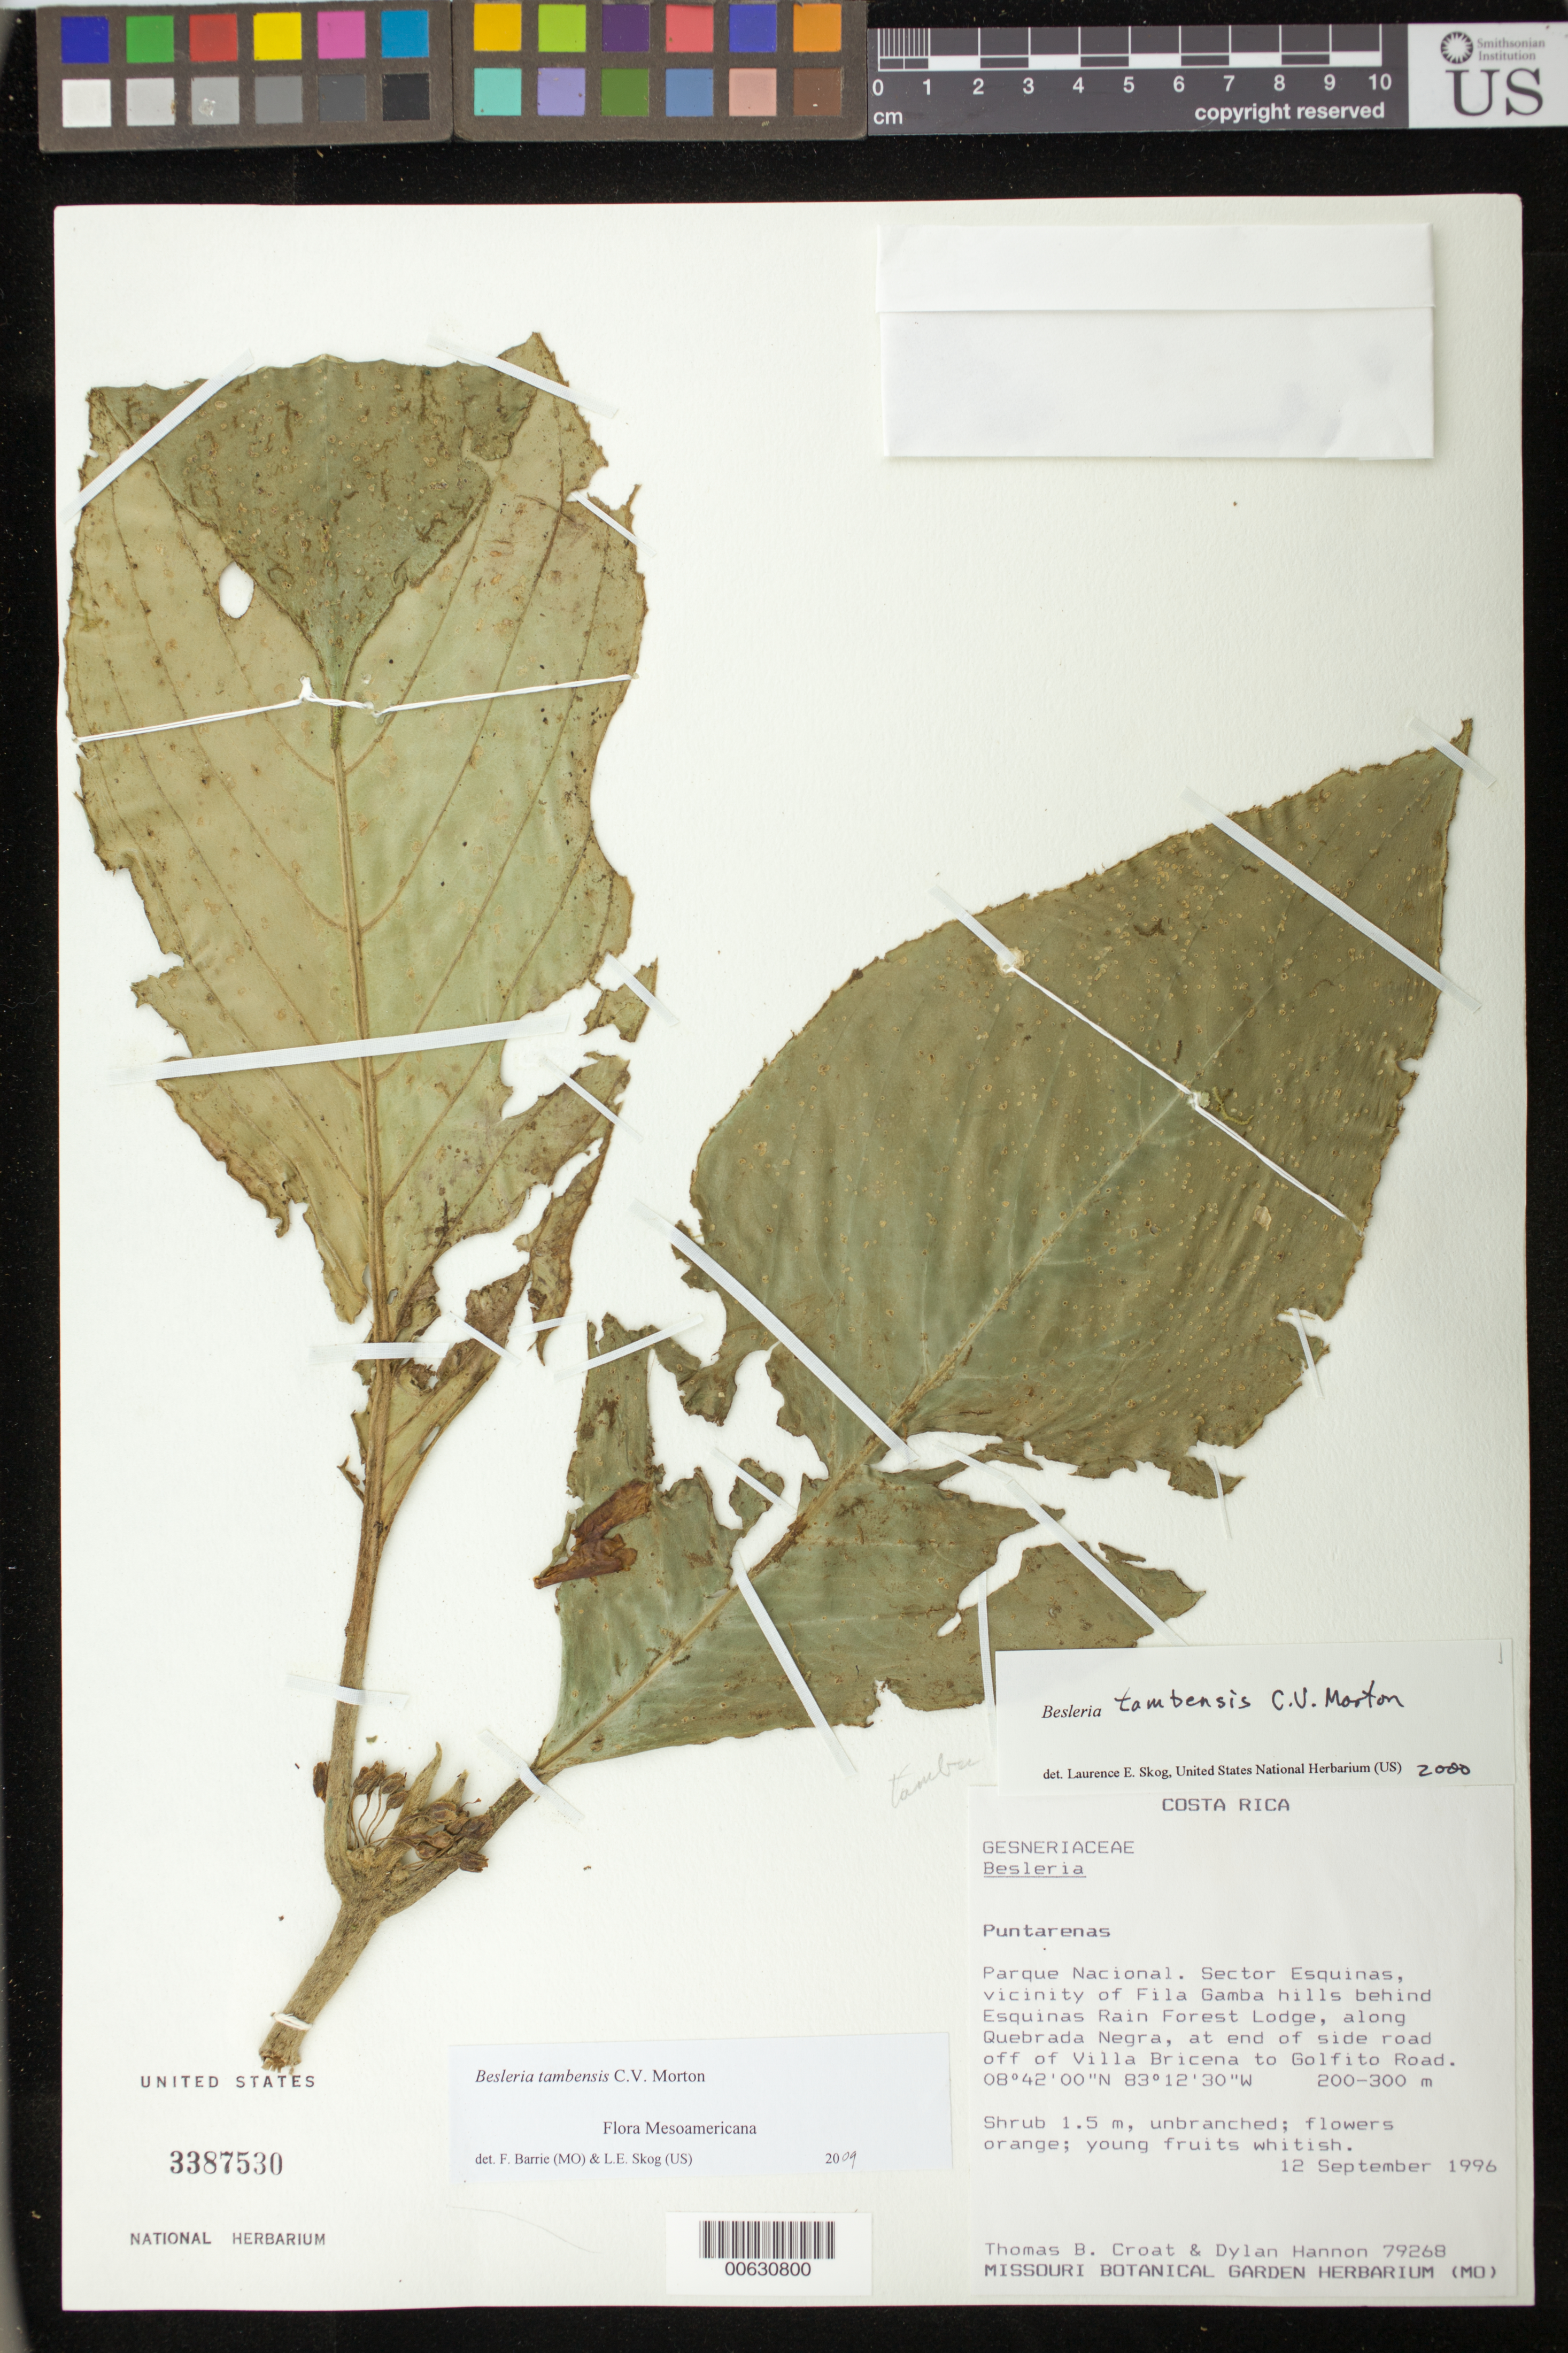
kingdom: Plantae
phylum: Tracheophyta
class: Magnoliopsida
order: Lamiales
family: Gesneriaceae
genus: Besleria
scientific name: Besleria tambensis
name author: C.V. Morton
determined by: Skog, Laurence E.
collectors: T. B. Croat & D. Hannon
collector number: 79268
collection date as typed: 12 Sep 1996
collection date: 1996-09-12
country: Costa Rica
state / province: Puntarenas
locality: Parque Nacional, Sector Esquinas, vicinity of Fila Gamba hills behind Esquinas Rain Forest Lodge, along Quebrada Negra, at end of side road off of Villa Bricena to Golfito Road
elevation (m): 200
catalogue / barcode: US 3387530